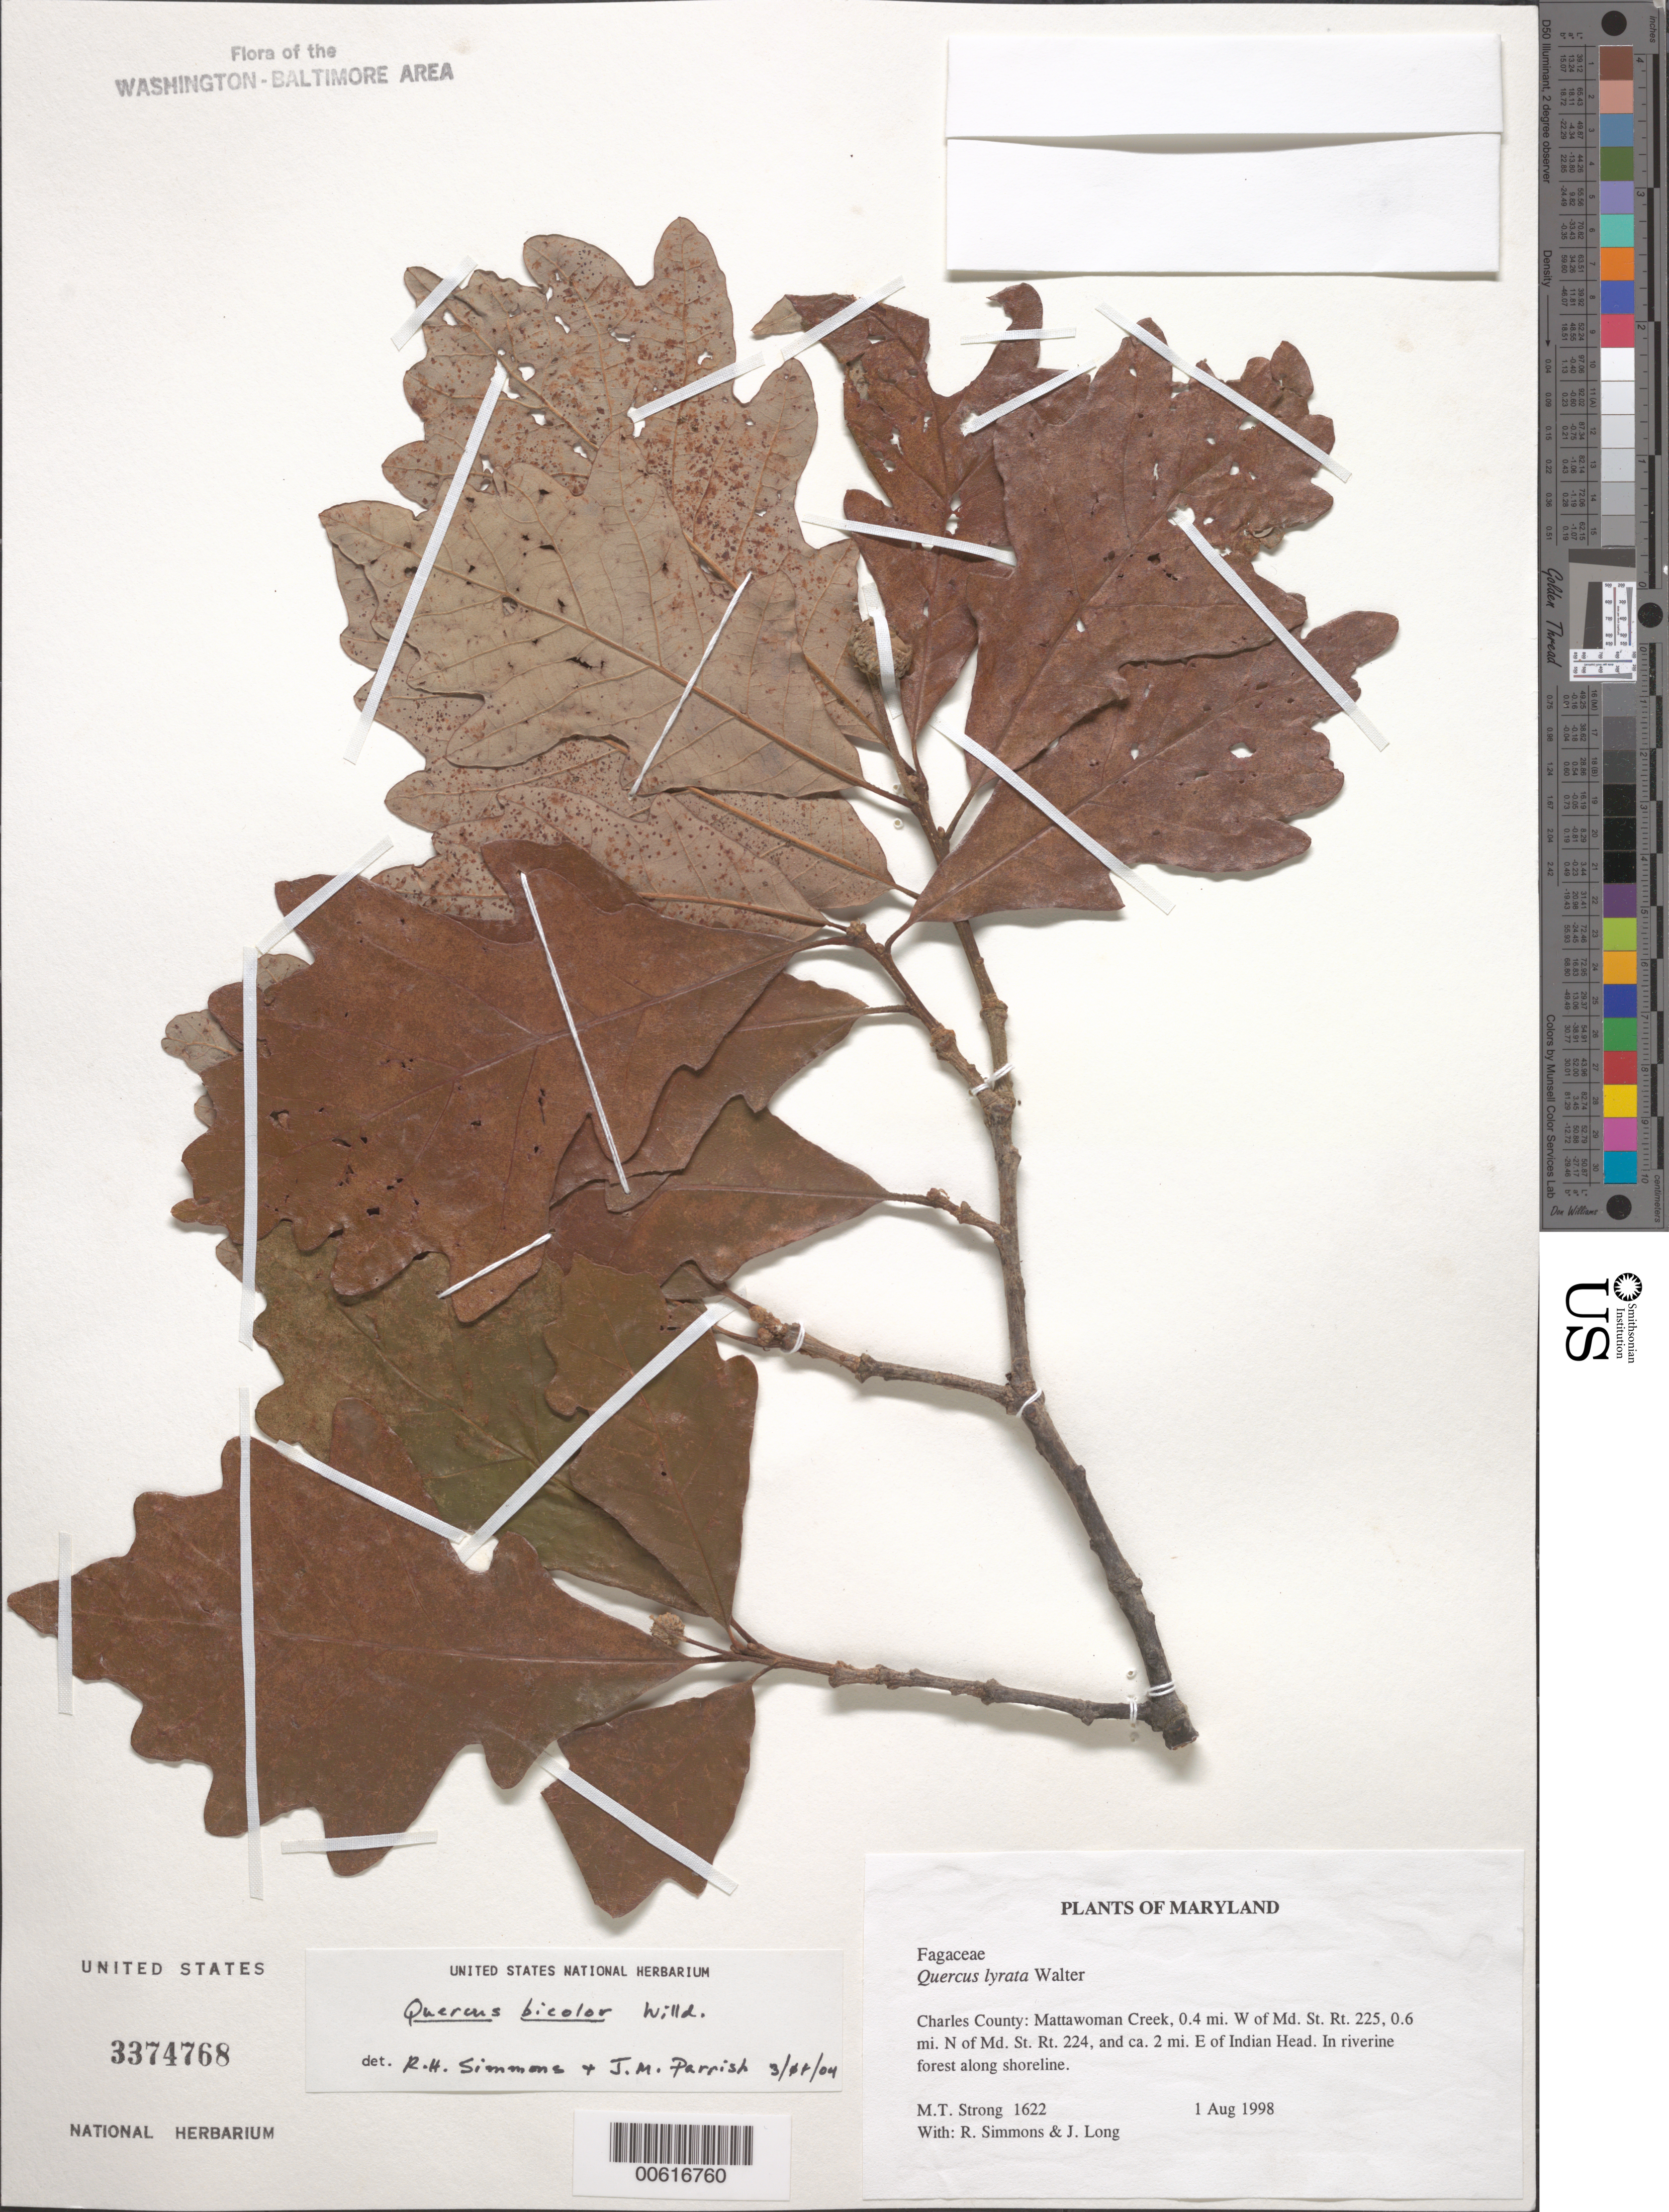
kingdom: Plantae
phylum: Tracheophyta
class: Magnoliopsida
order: Fagales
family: Fagaceae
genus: Quercus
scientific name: Quercus bicolor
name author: Willd.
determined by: Simmons, R. H., (UNITED STATES)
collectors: M. T. Strong, R. Simmons & J. Long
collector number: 1622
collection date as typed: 01 Aug 1998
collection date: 1998-08-01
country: United States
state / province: Maryland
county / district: Charles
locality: Mattawoman Creek, 0.4 mi. W of Md. St. Rt. 225, 0.6 mi. N of Md. St. Rt. 224, and ca. 2 mi. E of Indian Head.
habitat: In riverine forest along shoreline.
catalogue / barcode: US 3374768